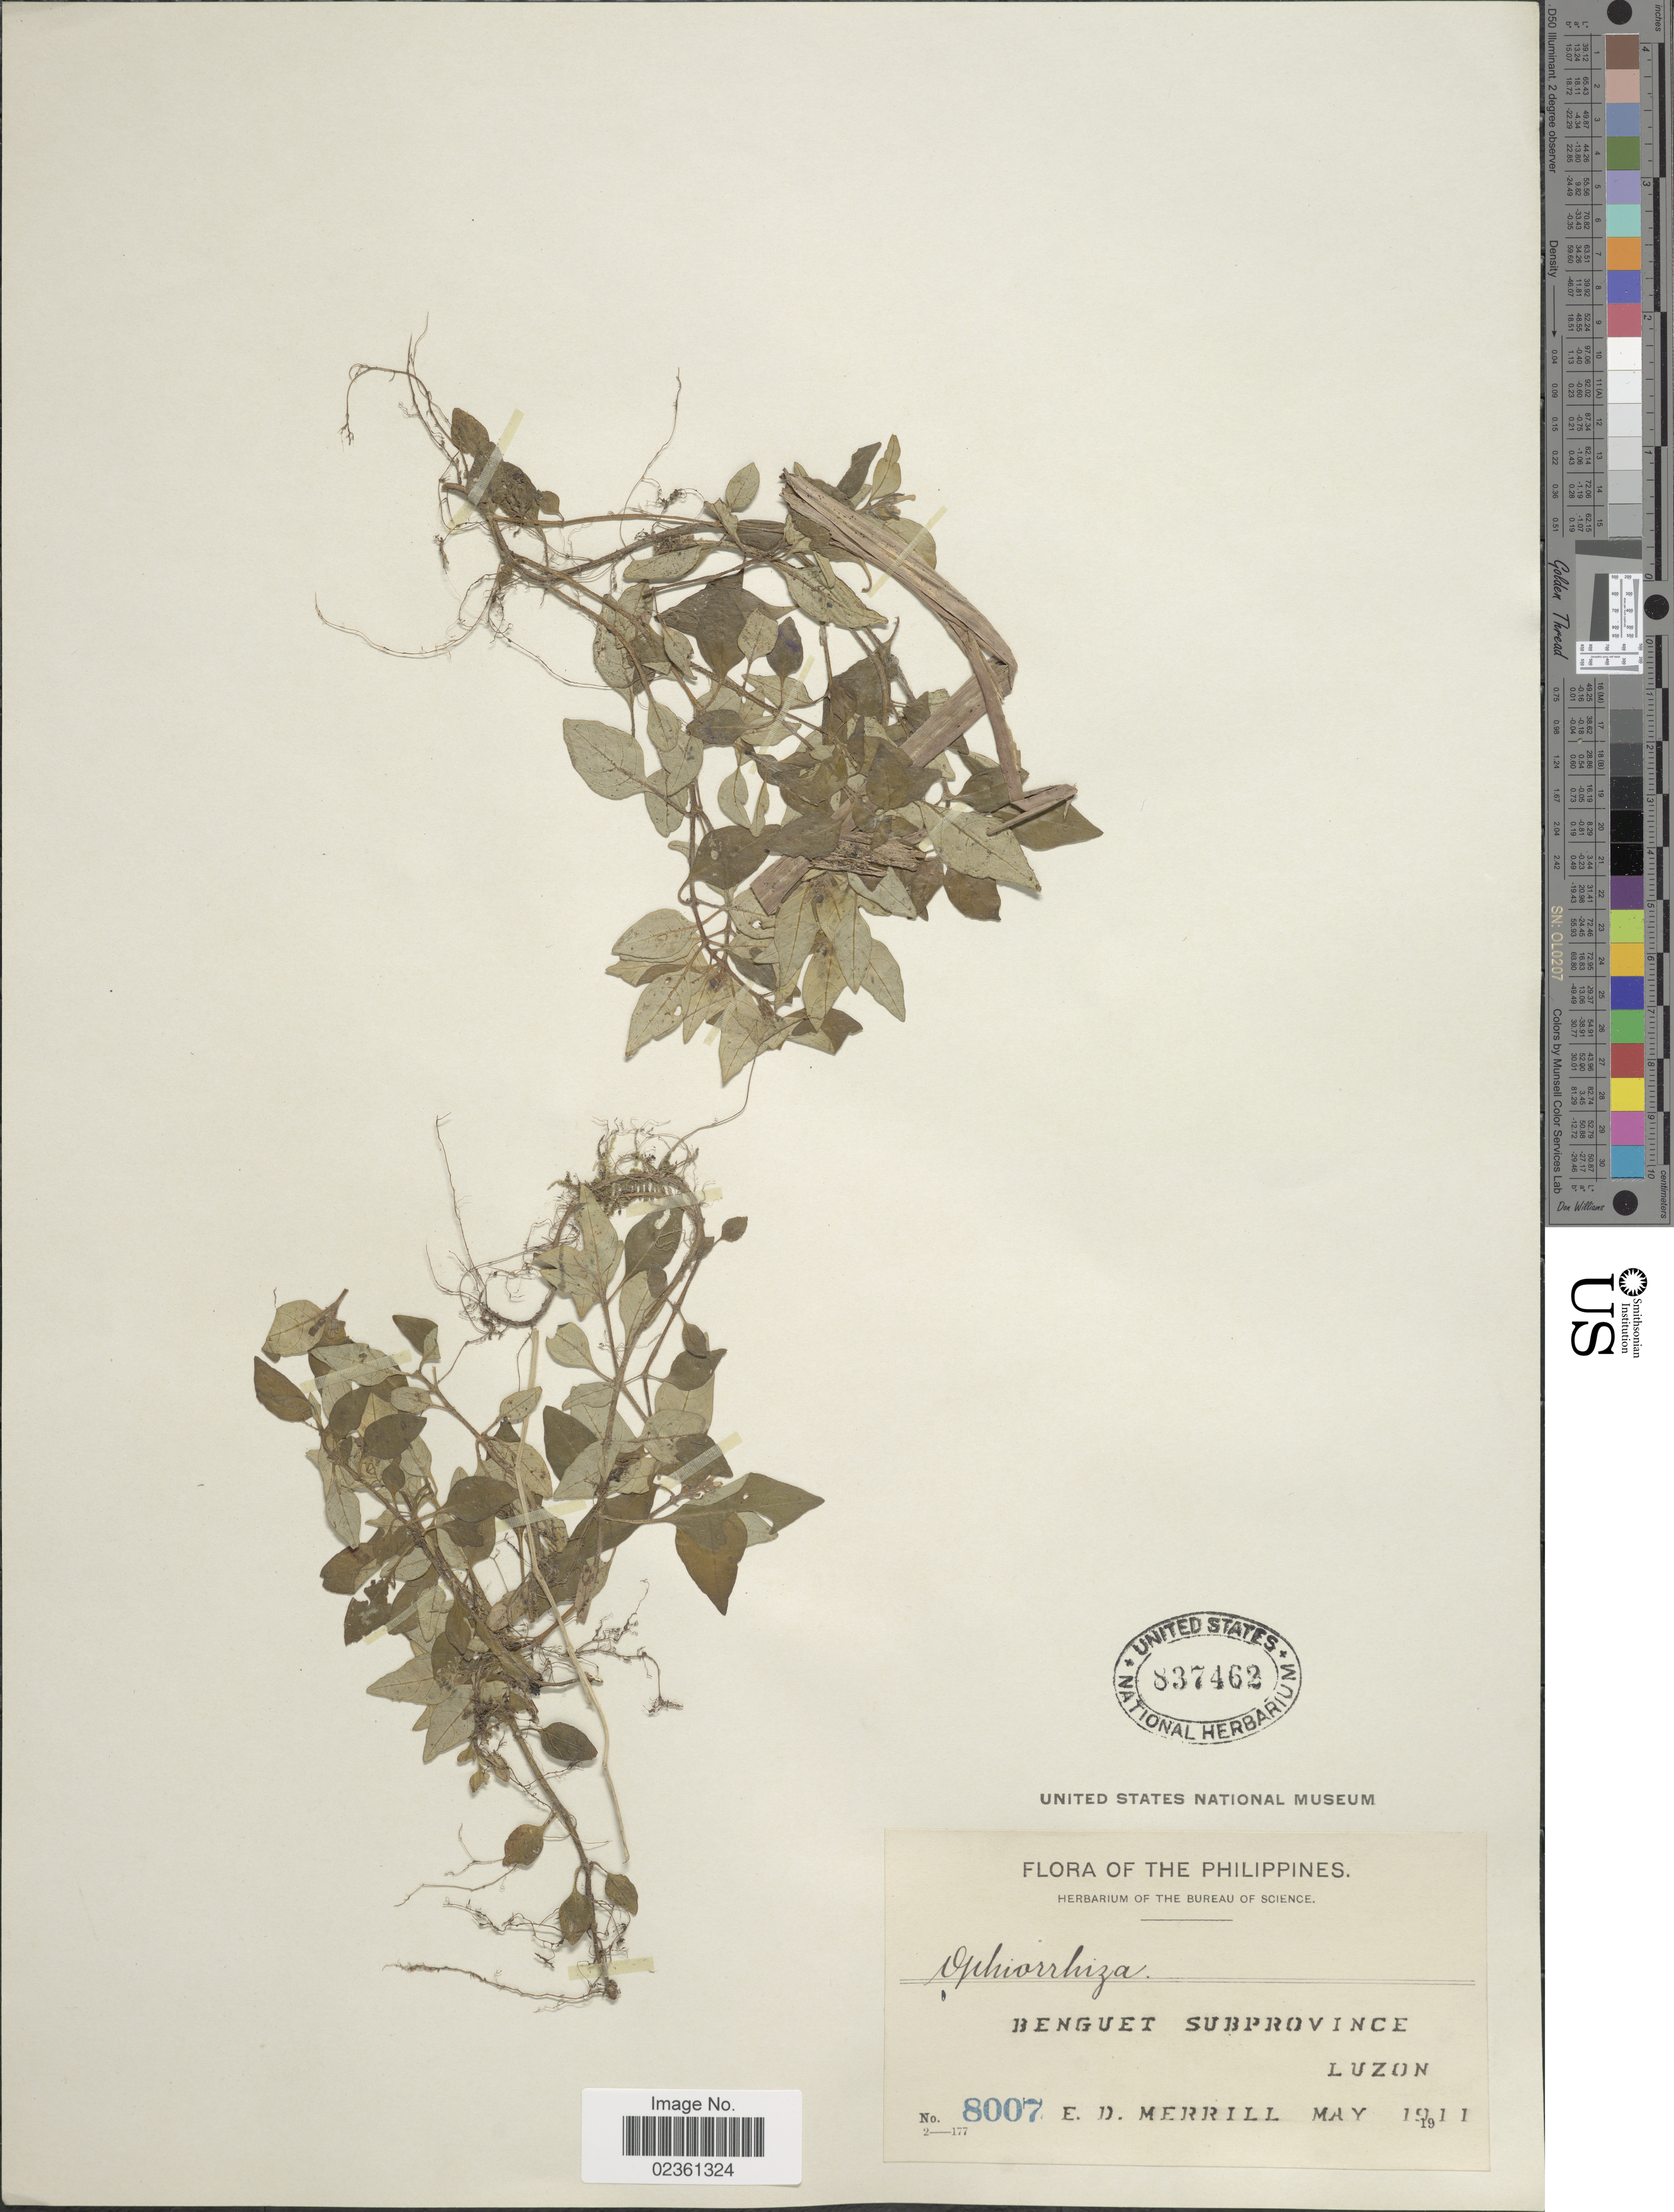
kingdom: Plantae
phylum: Tracheophyta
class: Magnoliopsida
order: Gentianales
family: Rubiaceae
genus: Ophiorrhiza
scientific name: Ophiorrhiza sp.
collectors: E. D. Merrill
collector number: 8007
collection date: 1911-05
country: Philippines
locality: Benguet Subprovince, Luzon.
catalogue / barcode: US 837462